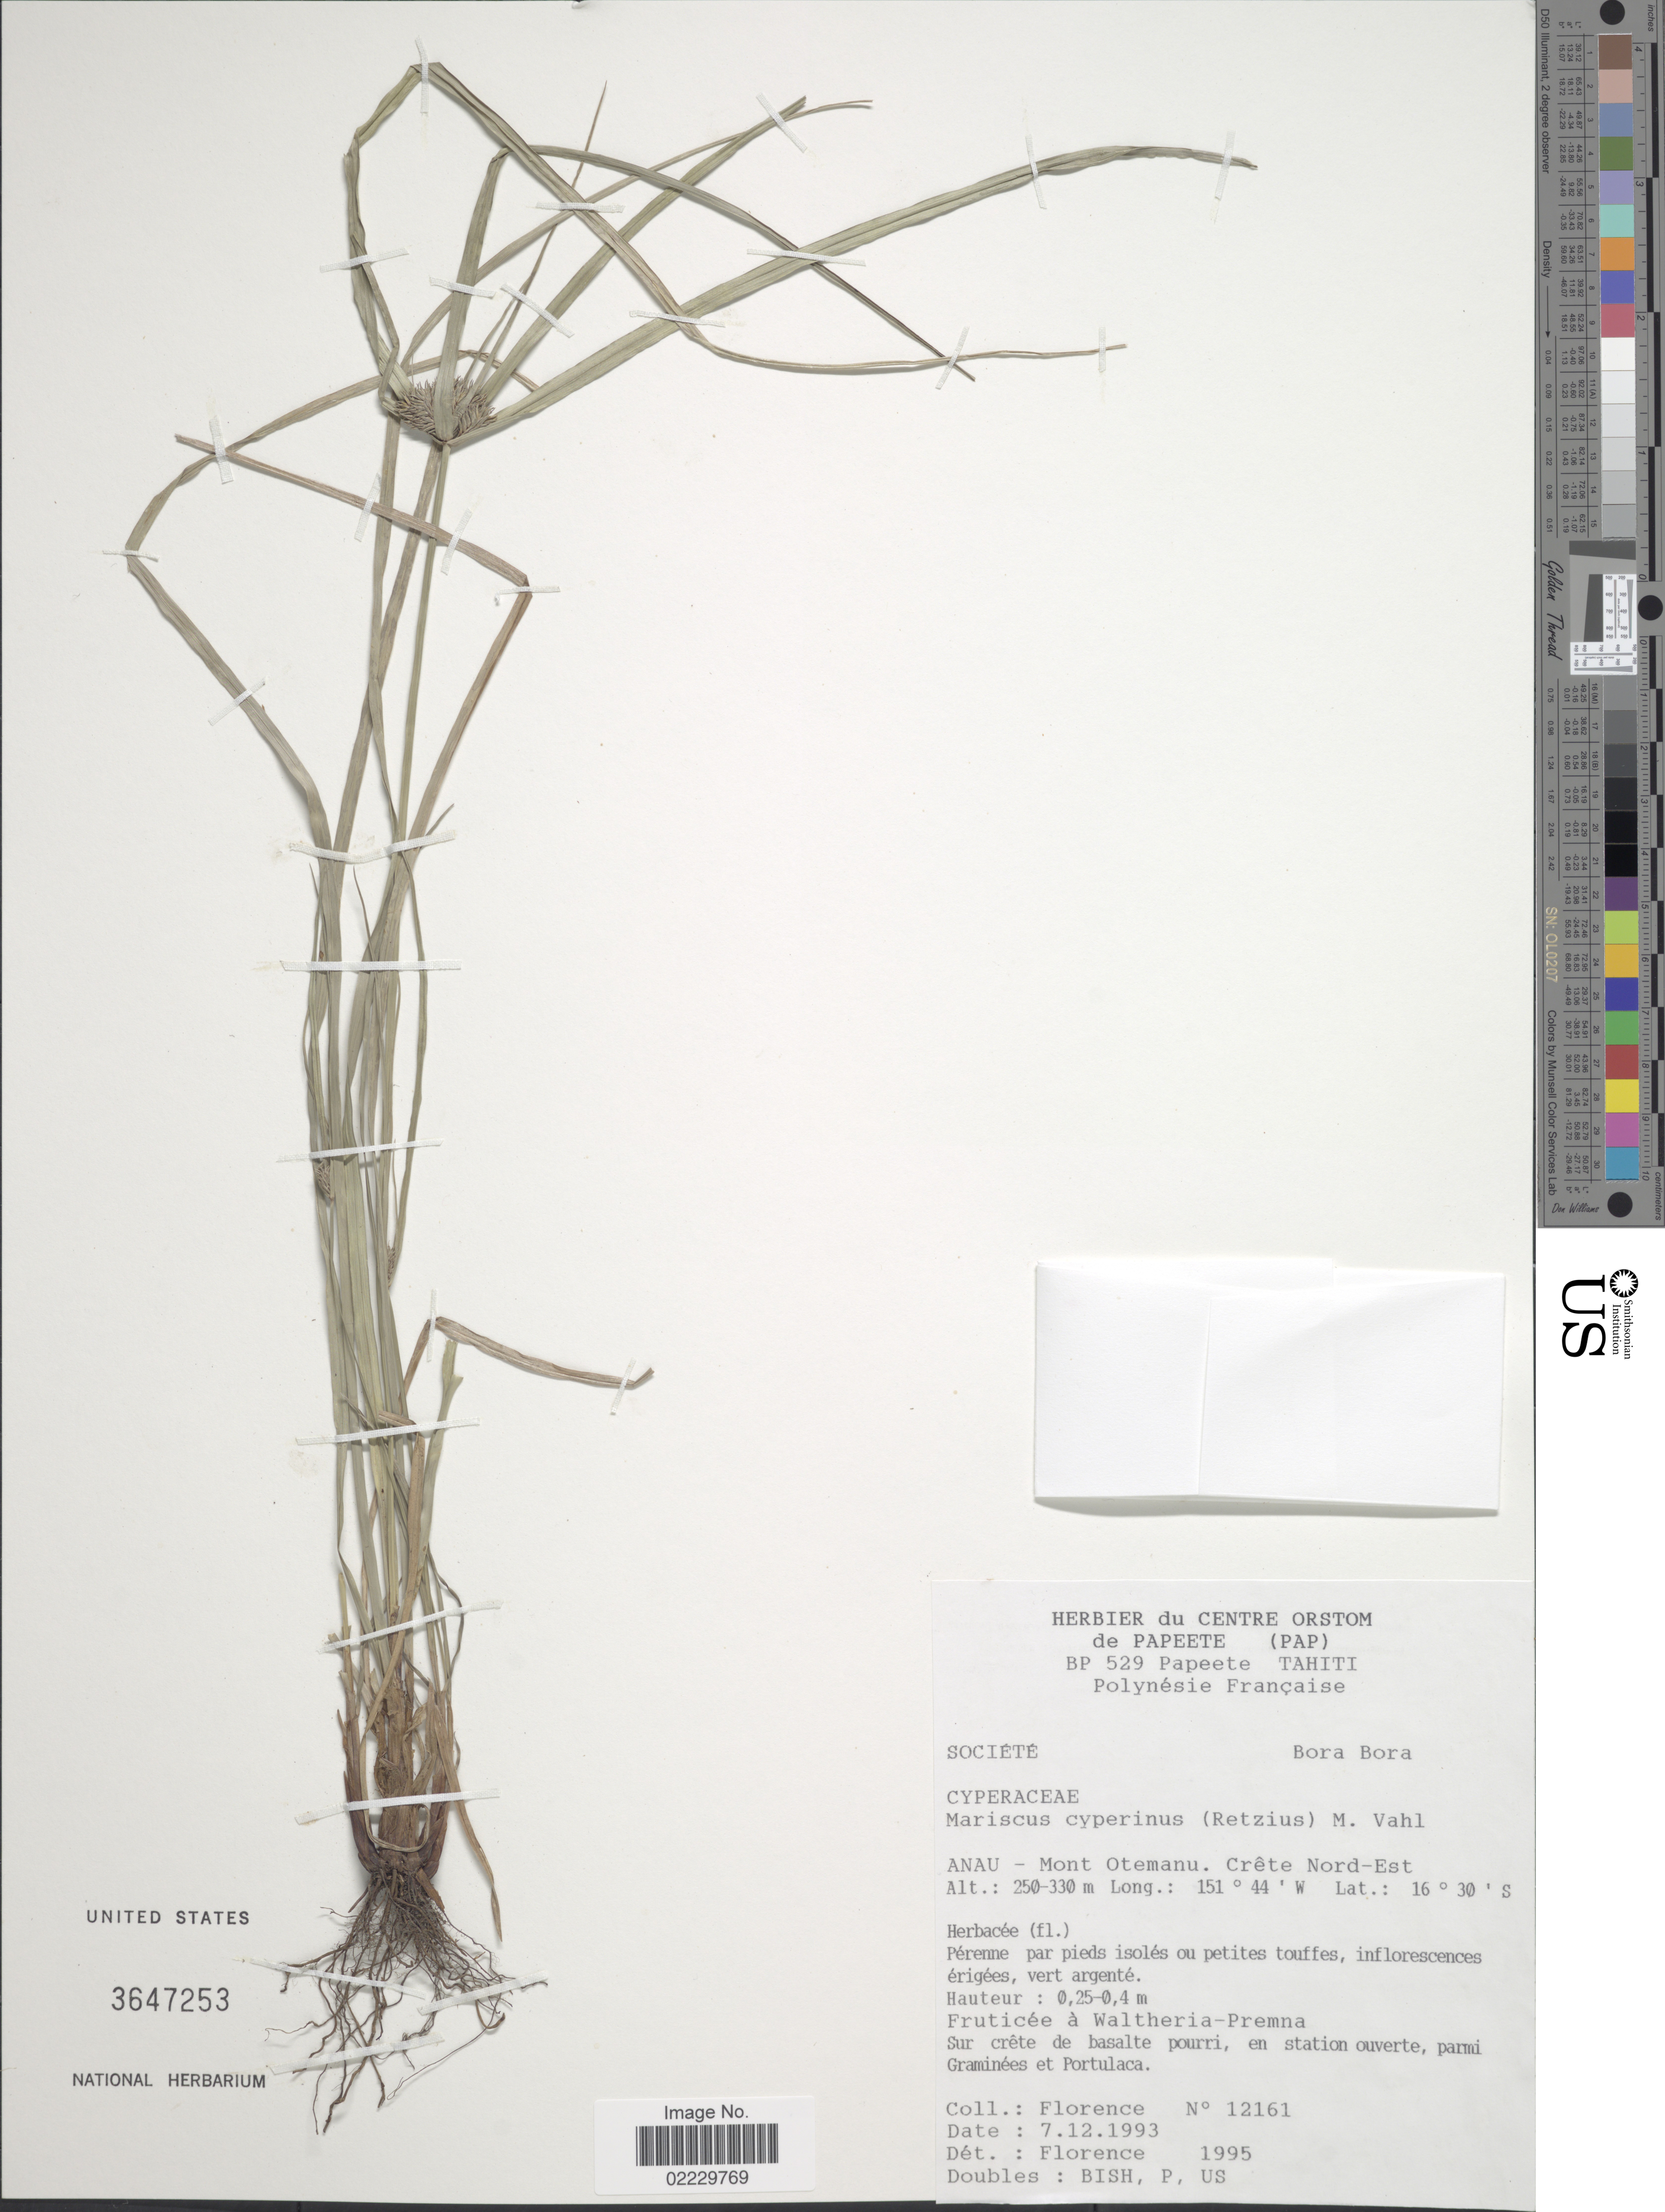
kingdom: Plantae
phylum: Tracheophyta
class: Liliopsida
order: Poales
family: Cyperaceae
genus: Cyperus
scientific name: Cyperus cyperinus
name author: (Retz.) Valck. Sur.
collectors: -. Florence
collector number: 12161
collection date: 1993-12-07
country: French Polynesia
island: Bora Bora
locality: Societe, Bora Bora. anau - Mont Otemanu. Crete Nord-Est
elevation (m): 250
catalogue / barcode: US 3647253